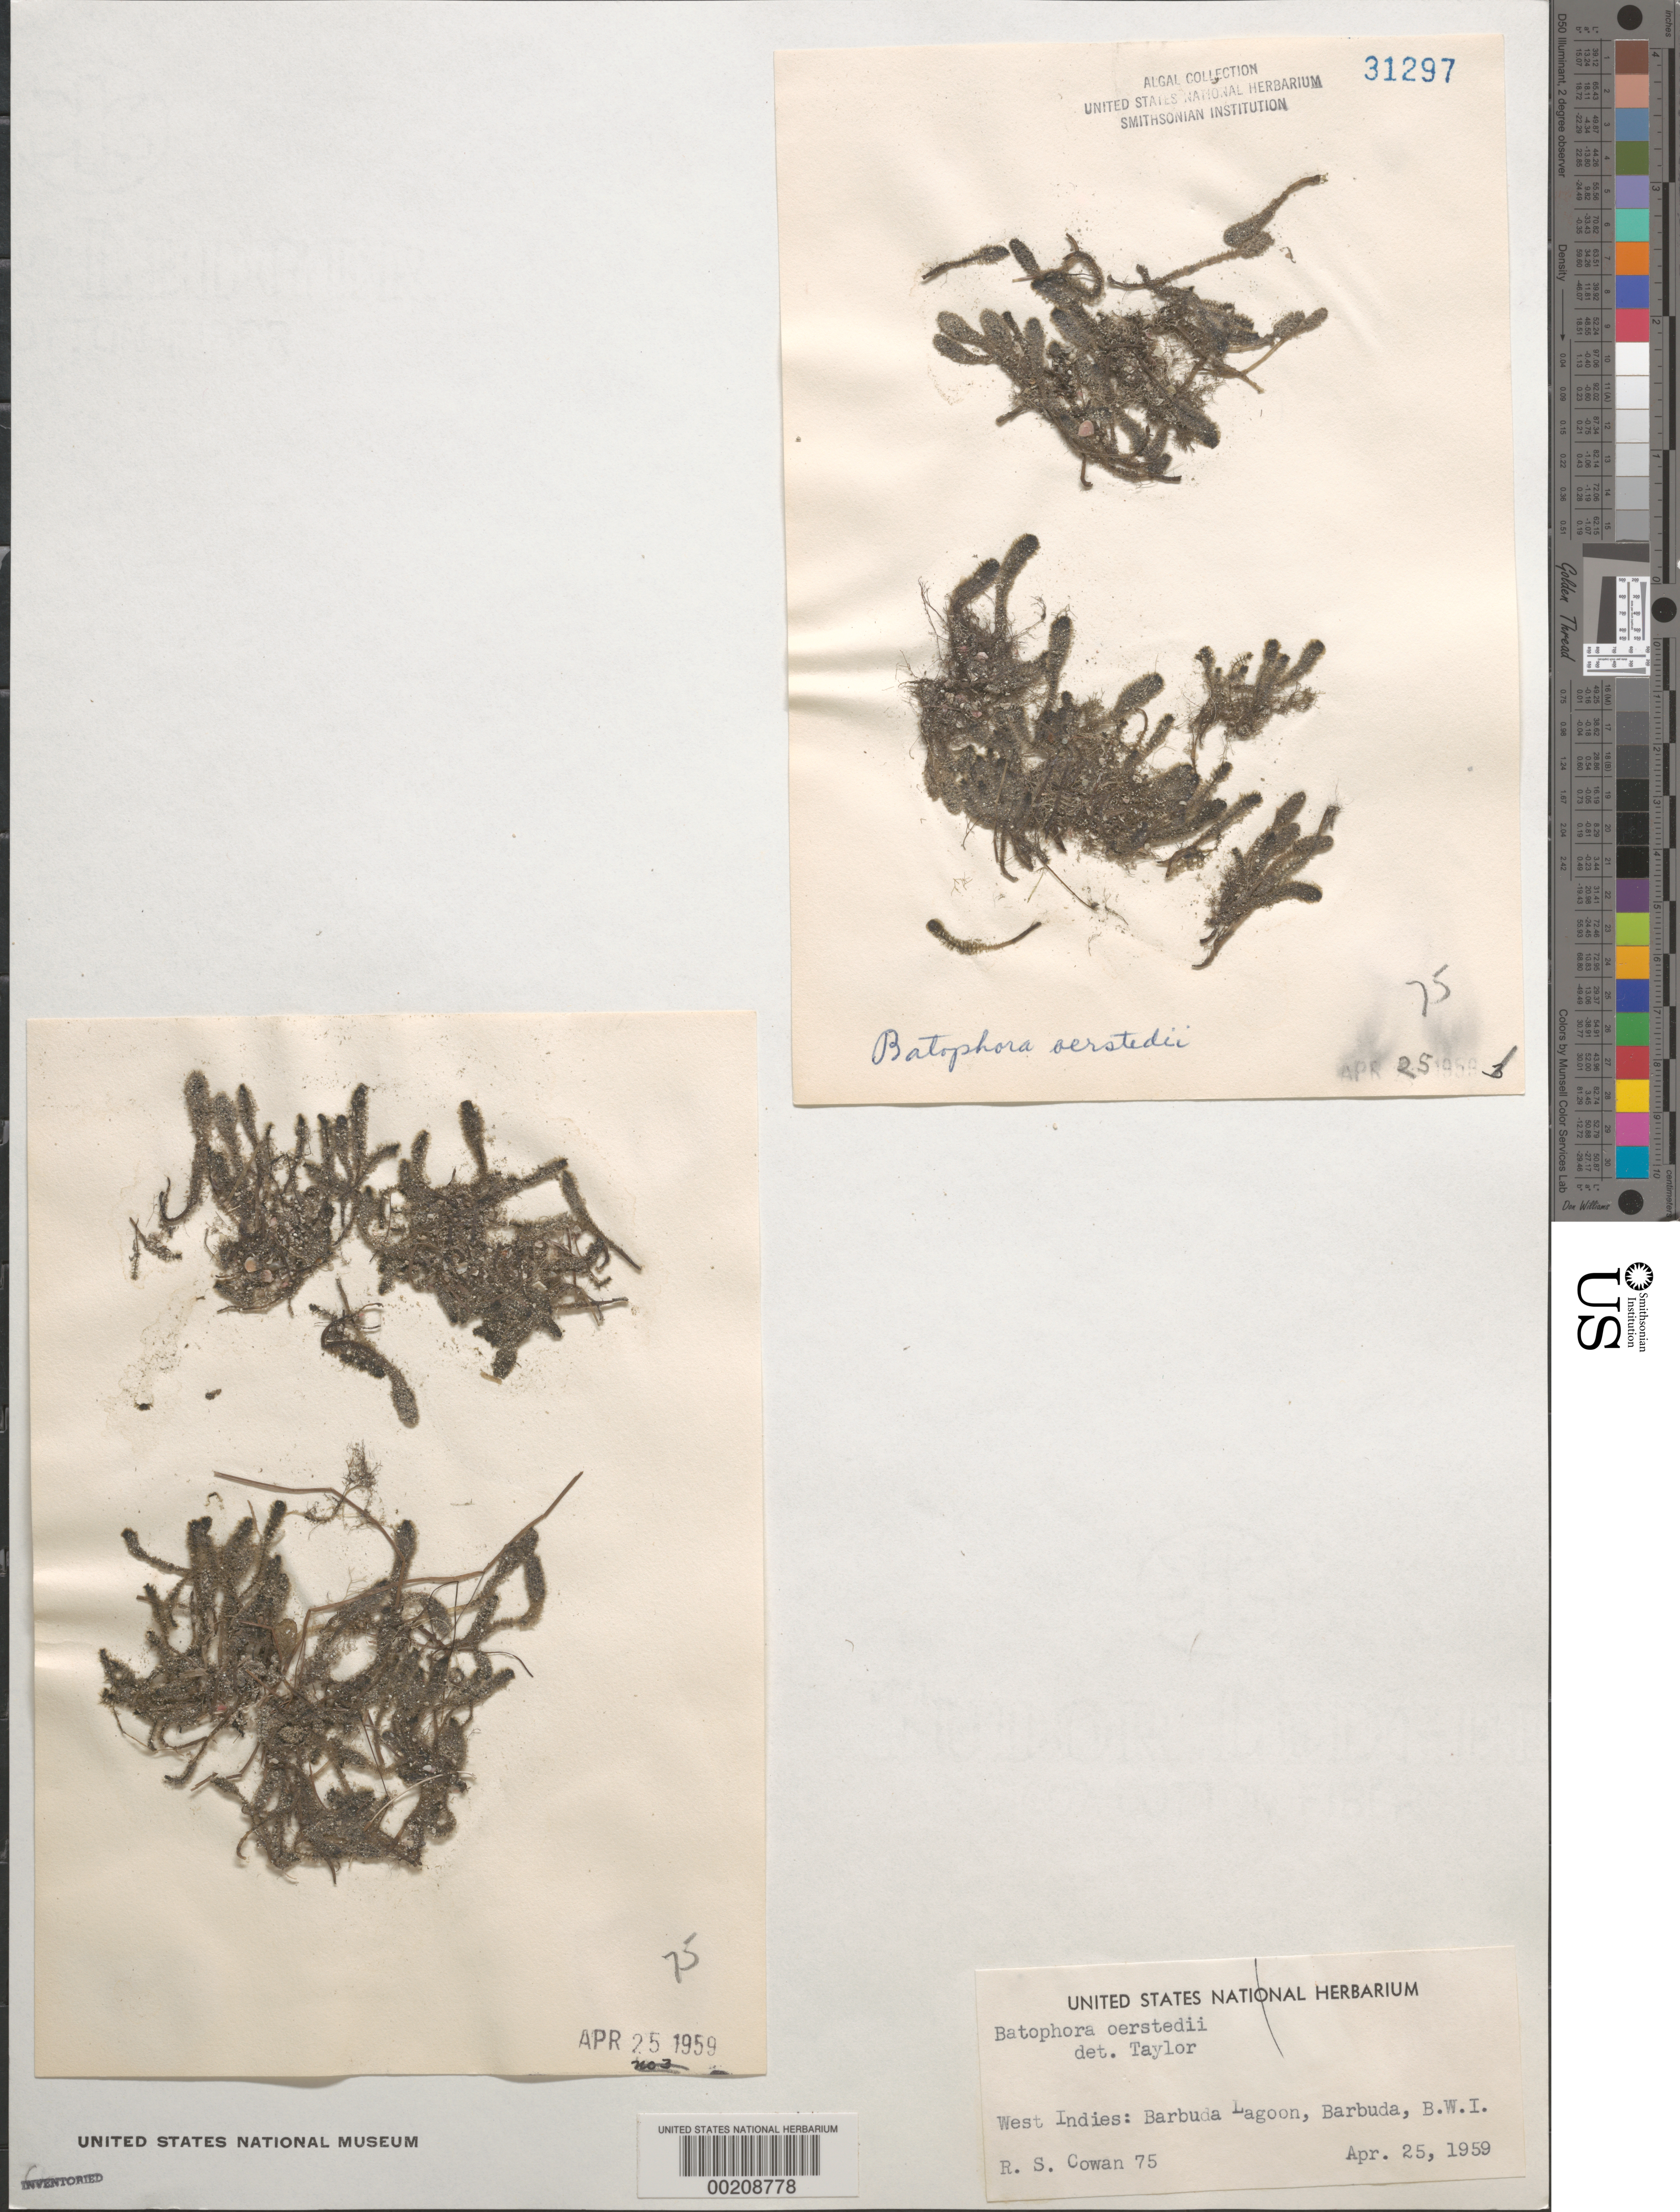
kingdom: Plantae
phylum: Chlorophyta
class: Ulvophyceae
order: Dasycladales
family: Dasycladaceae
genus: Batophora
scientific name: Batophora oerstedii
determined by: Taylor, William R.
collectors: R. S. Cowan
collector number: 75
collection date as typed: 25 Apr 1959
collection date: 1959-04-25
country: Antigua and Barbuda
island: Barbuda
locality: Barbuda Lagoon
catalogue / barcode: US 31297